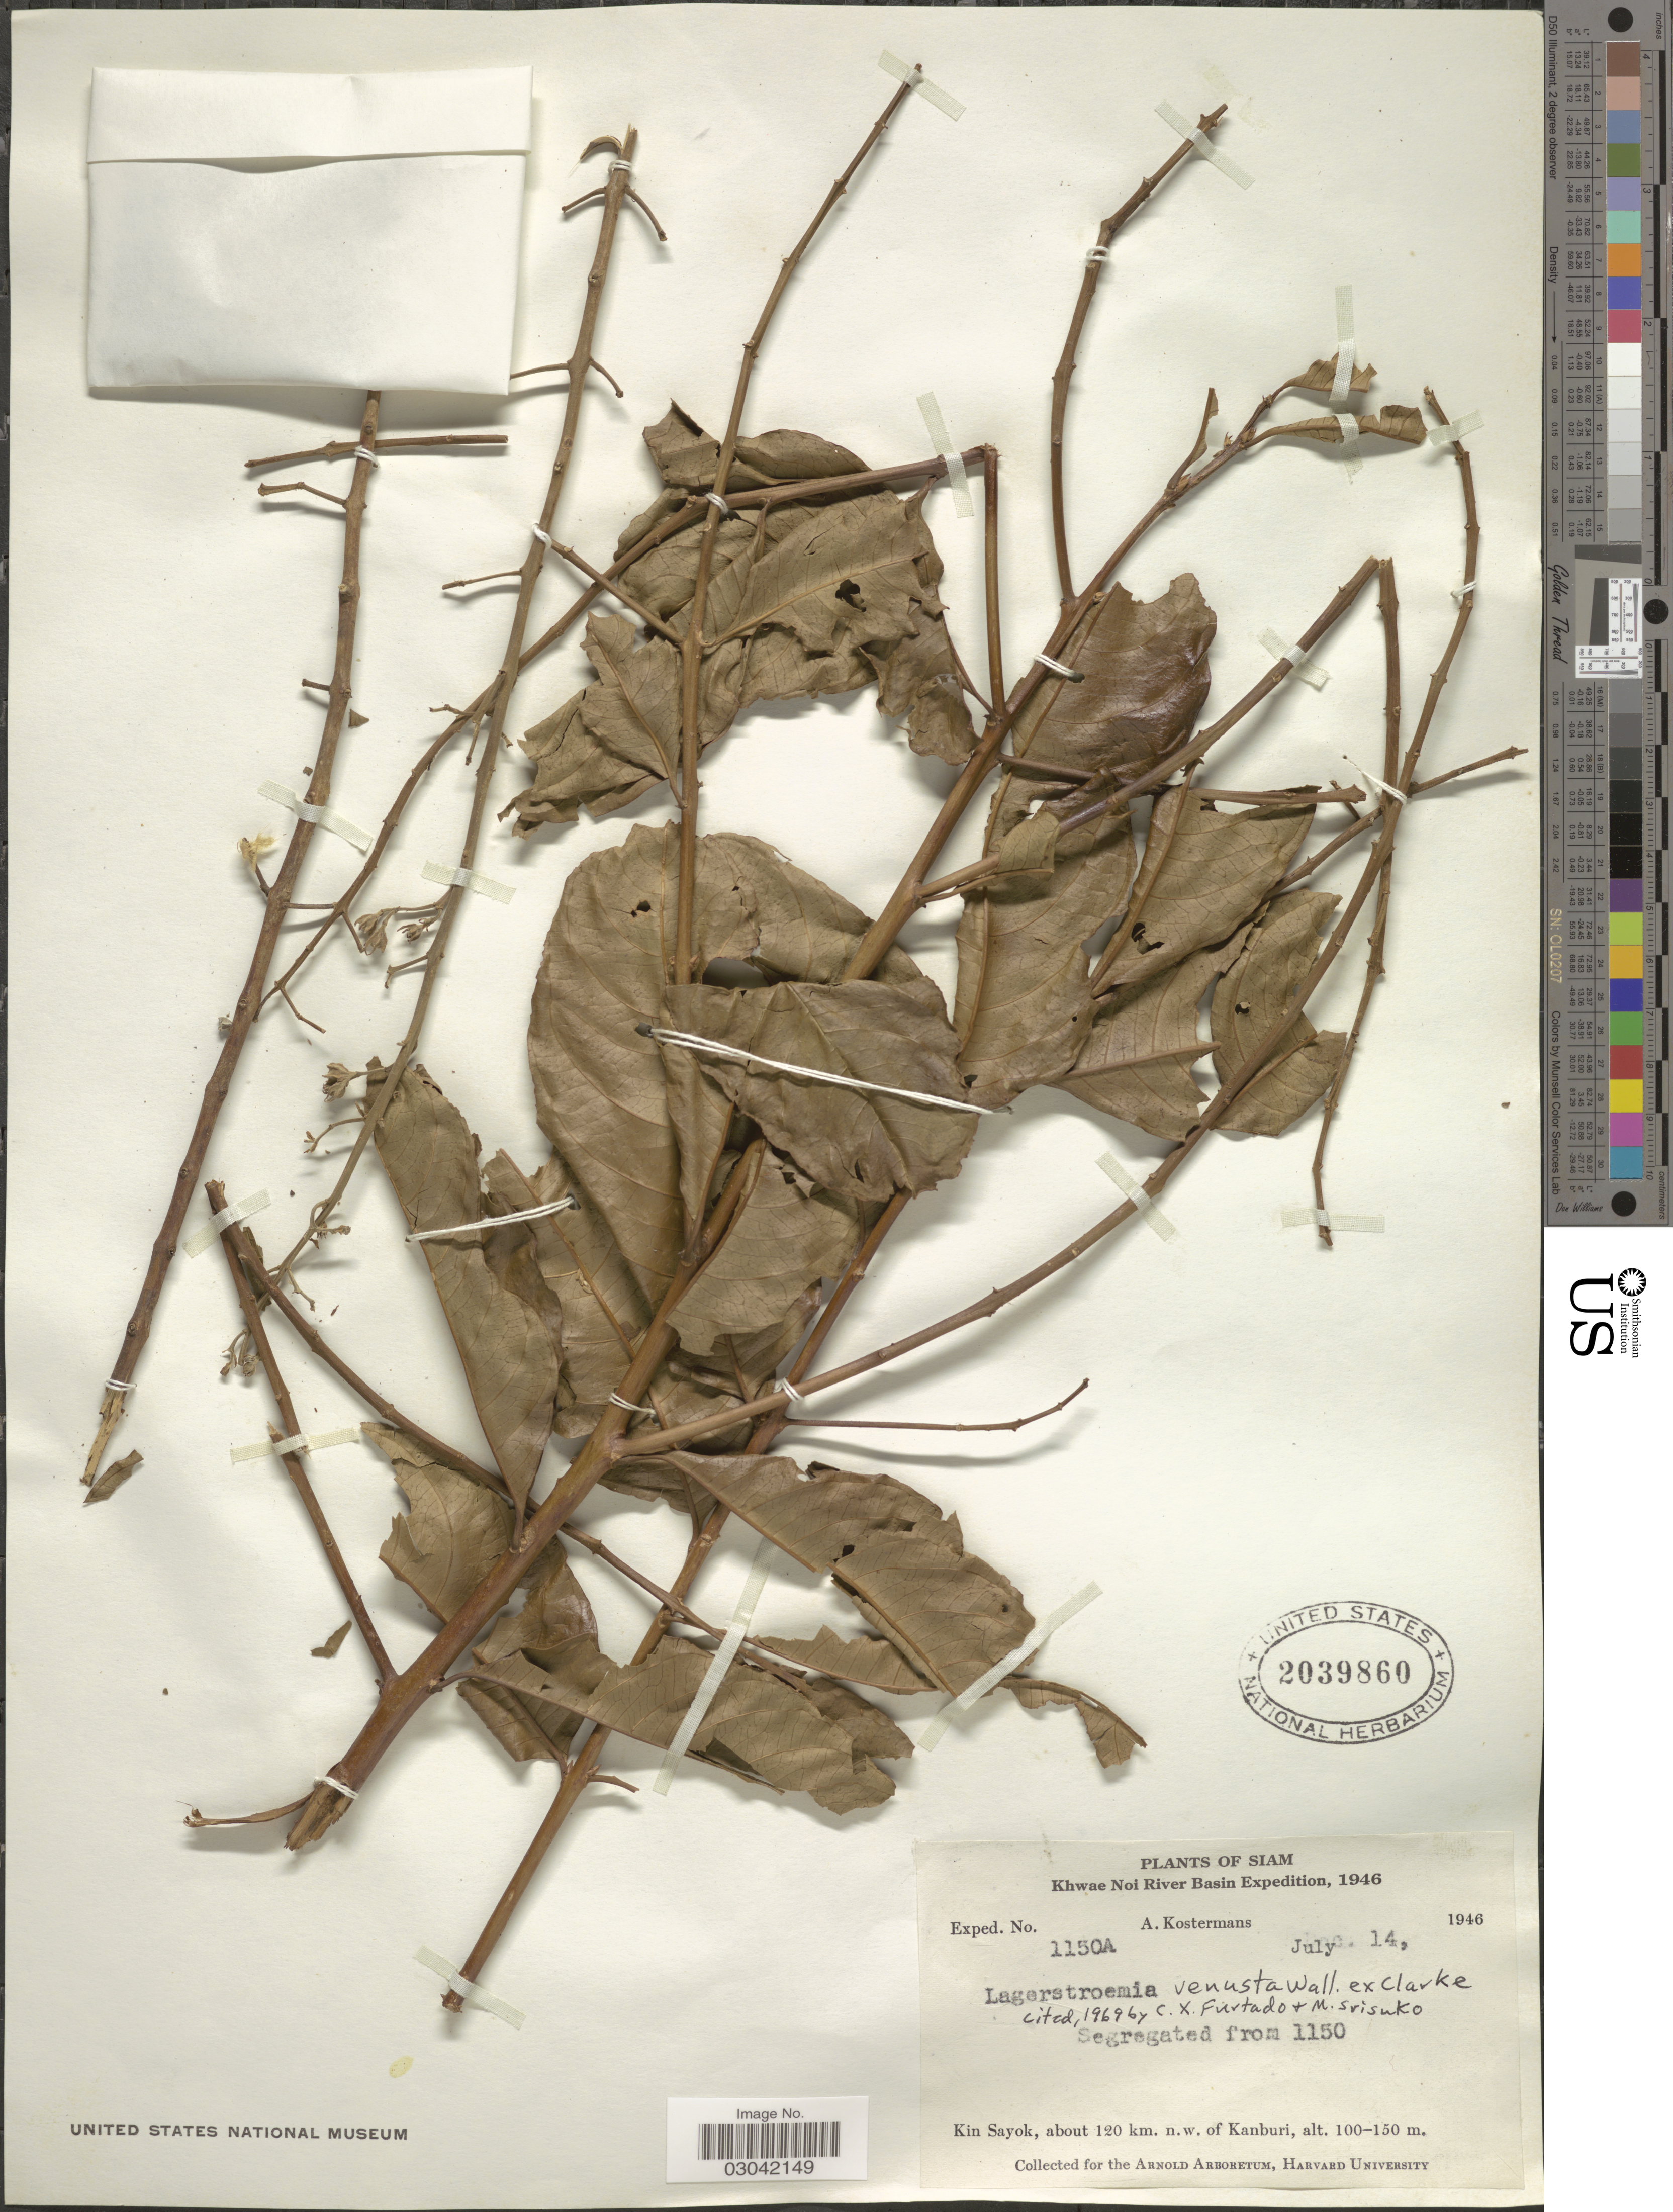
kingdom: Plantae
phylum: Tracheophyta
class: Magnoliopsida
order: Myrtales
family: Lythraceae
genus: Lagerstroemia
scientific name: Lagerstroemia venusta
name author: Wall. ex C.B. Clarke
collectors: A. J. G. Kostermans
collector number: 1150A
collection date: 1946-07-14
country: Thailand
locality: Siam. Khwae Noi River Basin. Kin Sayok, about 120 km. n.w. of Kanburi.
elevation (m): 100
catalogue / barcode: US 2039860